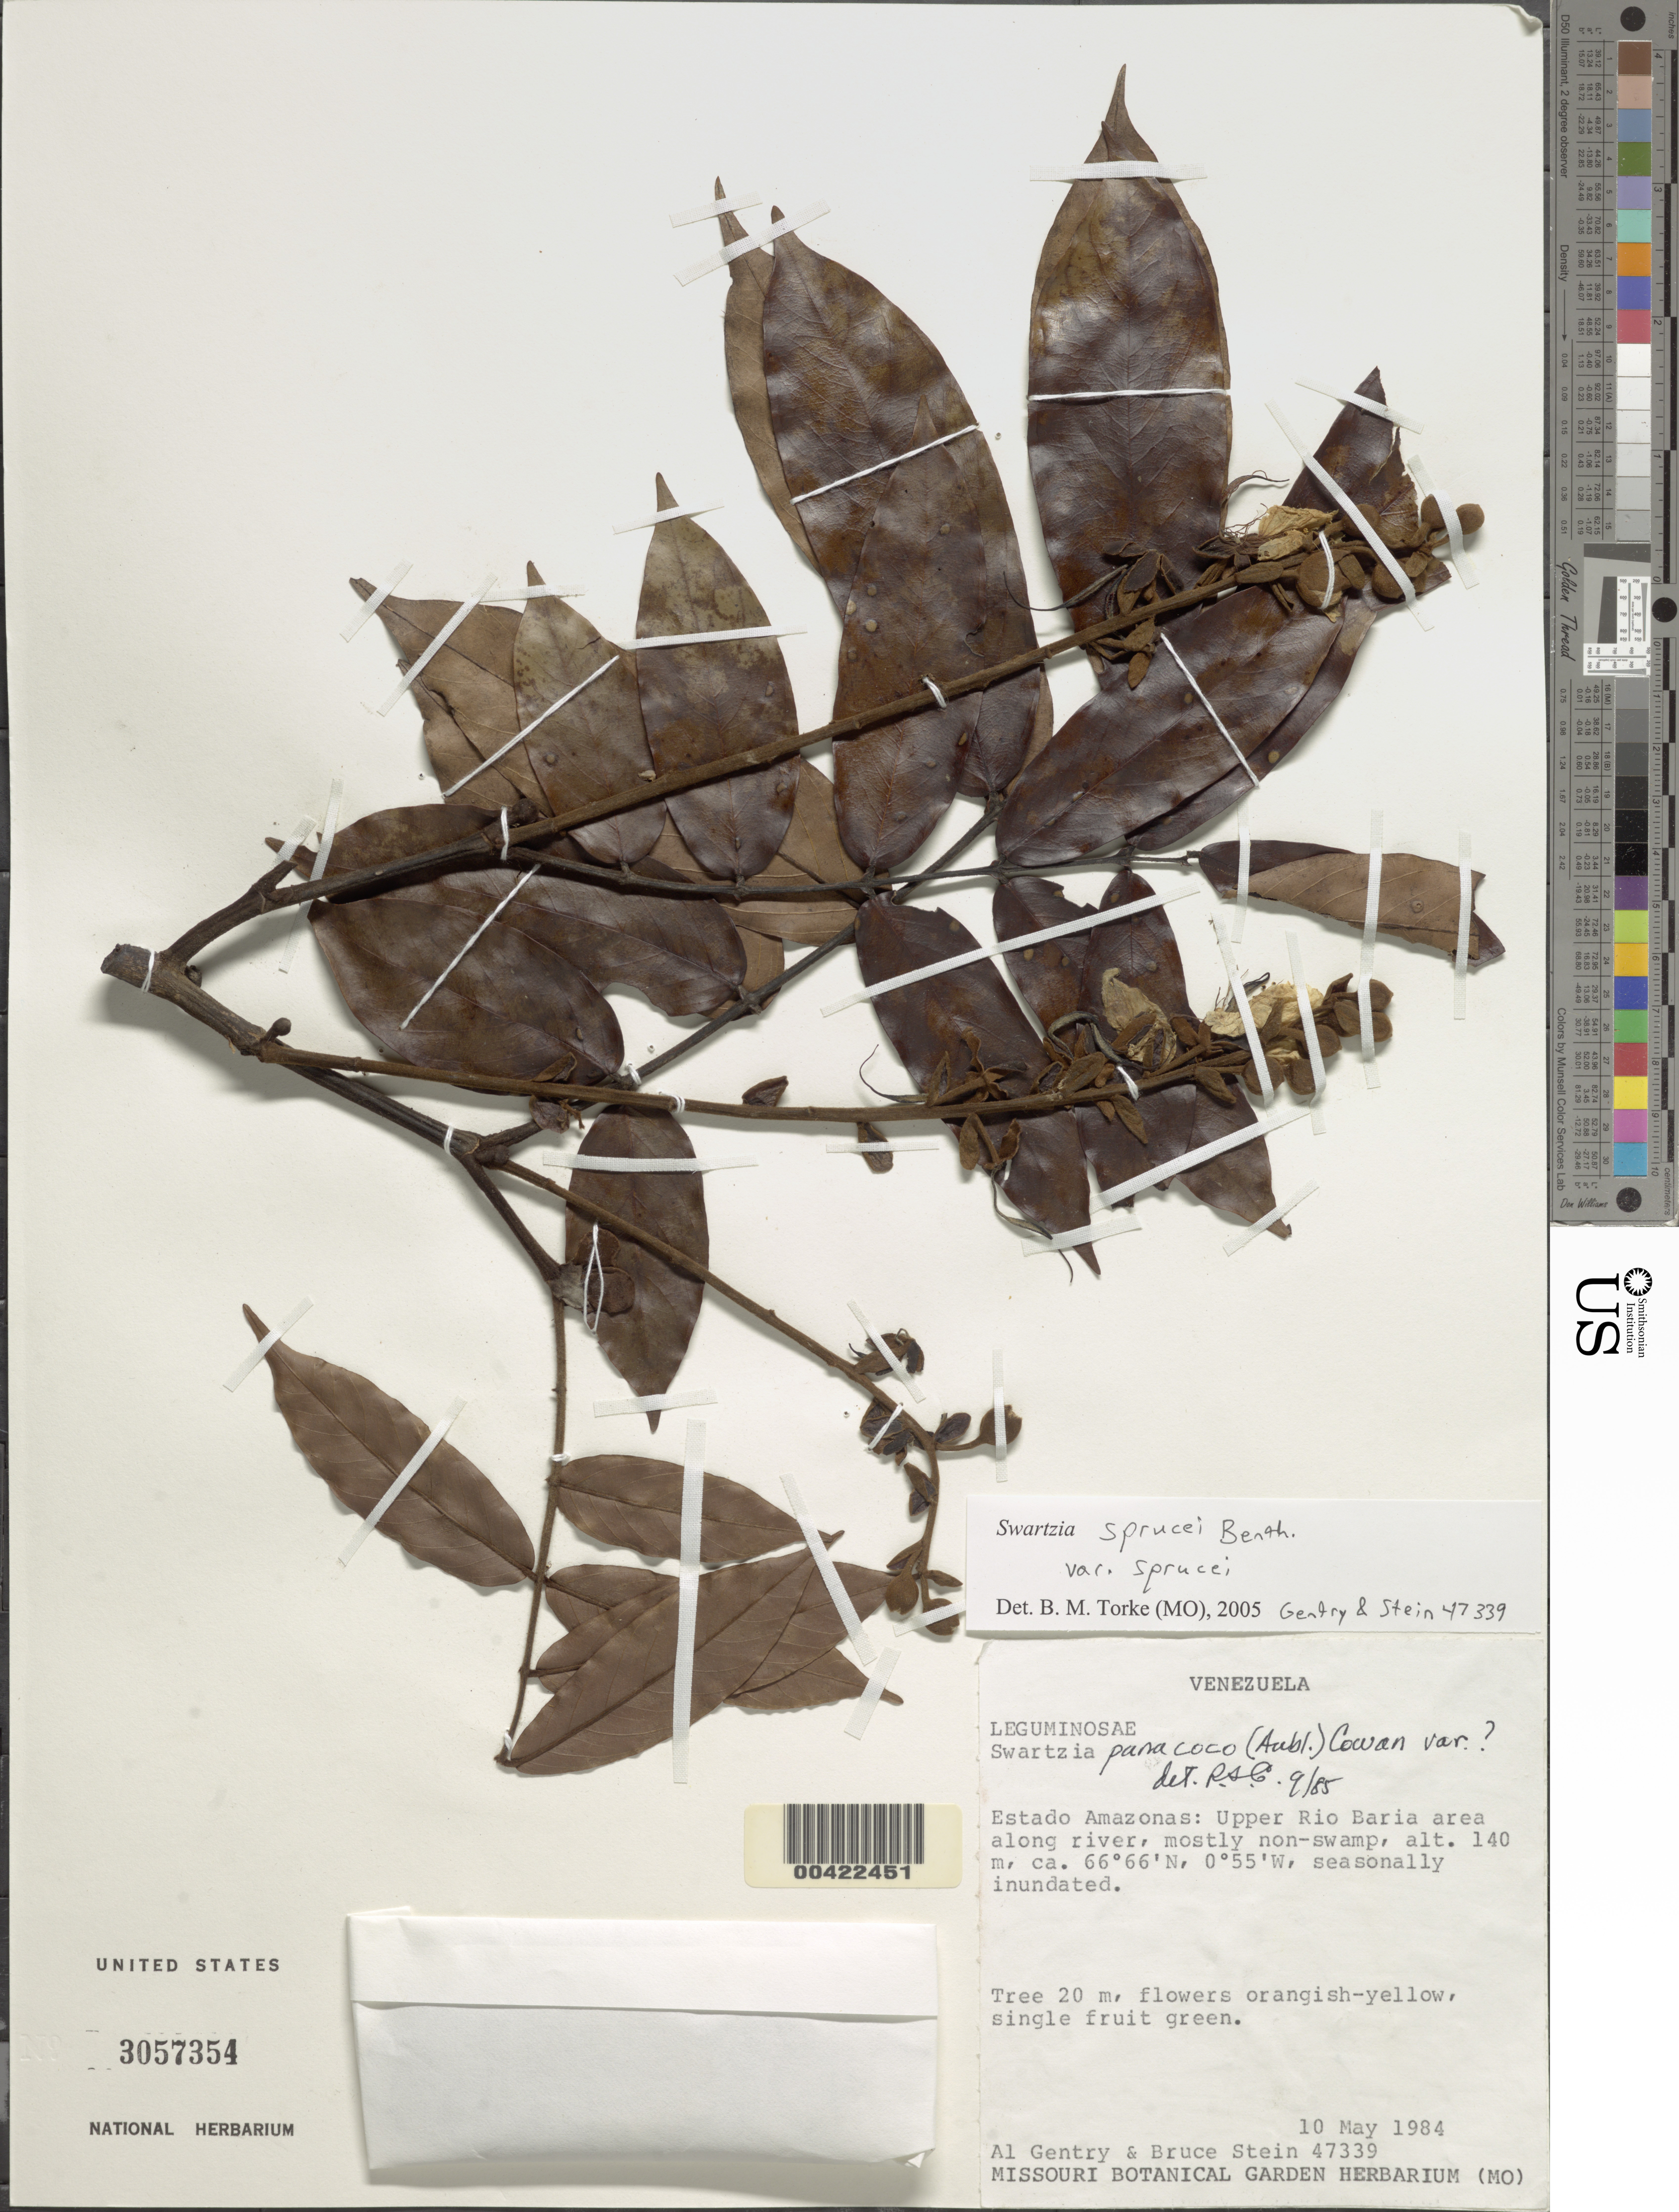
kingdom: Plantae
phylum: Tracheophyta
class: Magnoliopsida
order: Fabales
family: Fabaceae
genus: Swartzia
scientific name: Swartzia sprucei var. sprucei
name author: Benth.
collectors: A. H. Gentry & B. A. Stein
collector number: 47339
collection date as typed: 10 May 1984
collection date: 1984-05-10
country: Venezuela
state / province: Amazonas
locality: Upper Rio Baria, along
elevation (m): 140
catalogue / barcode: US 3057354